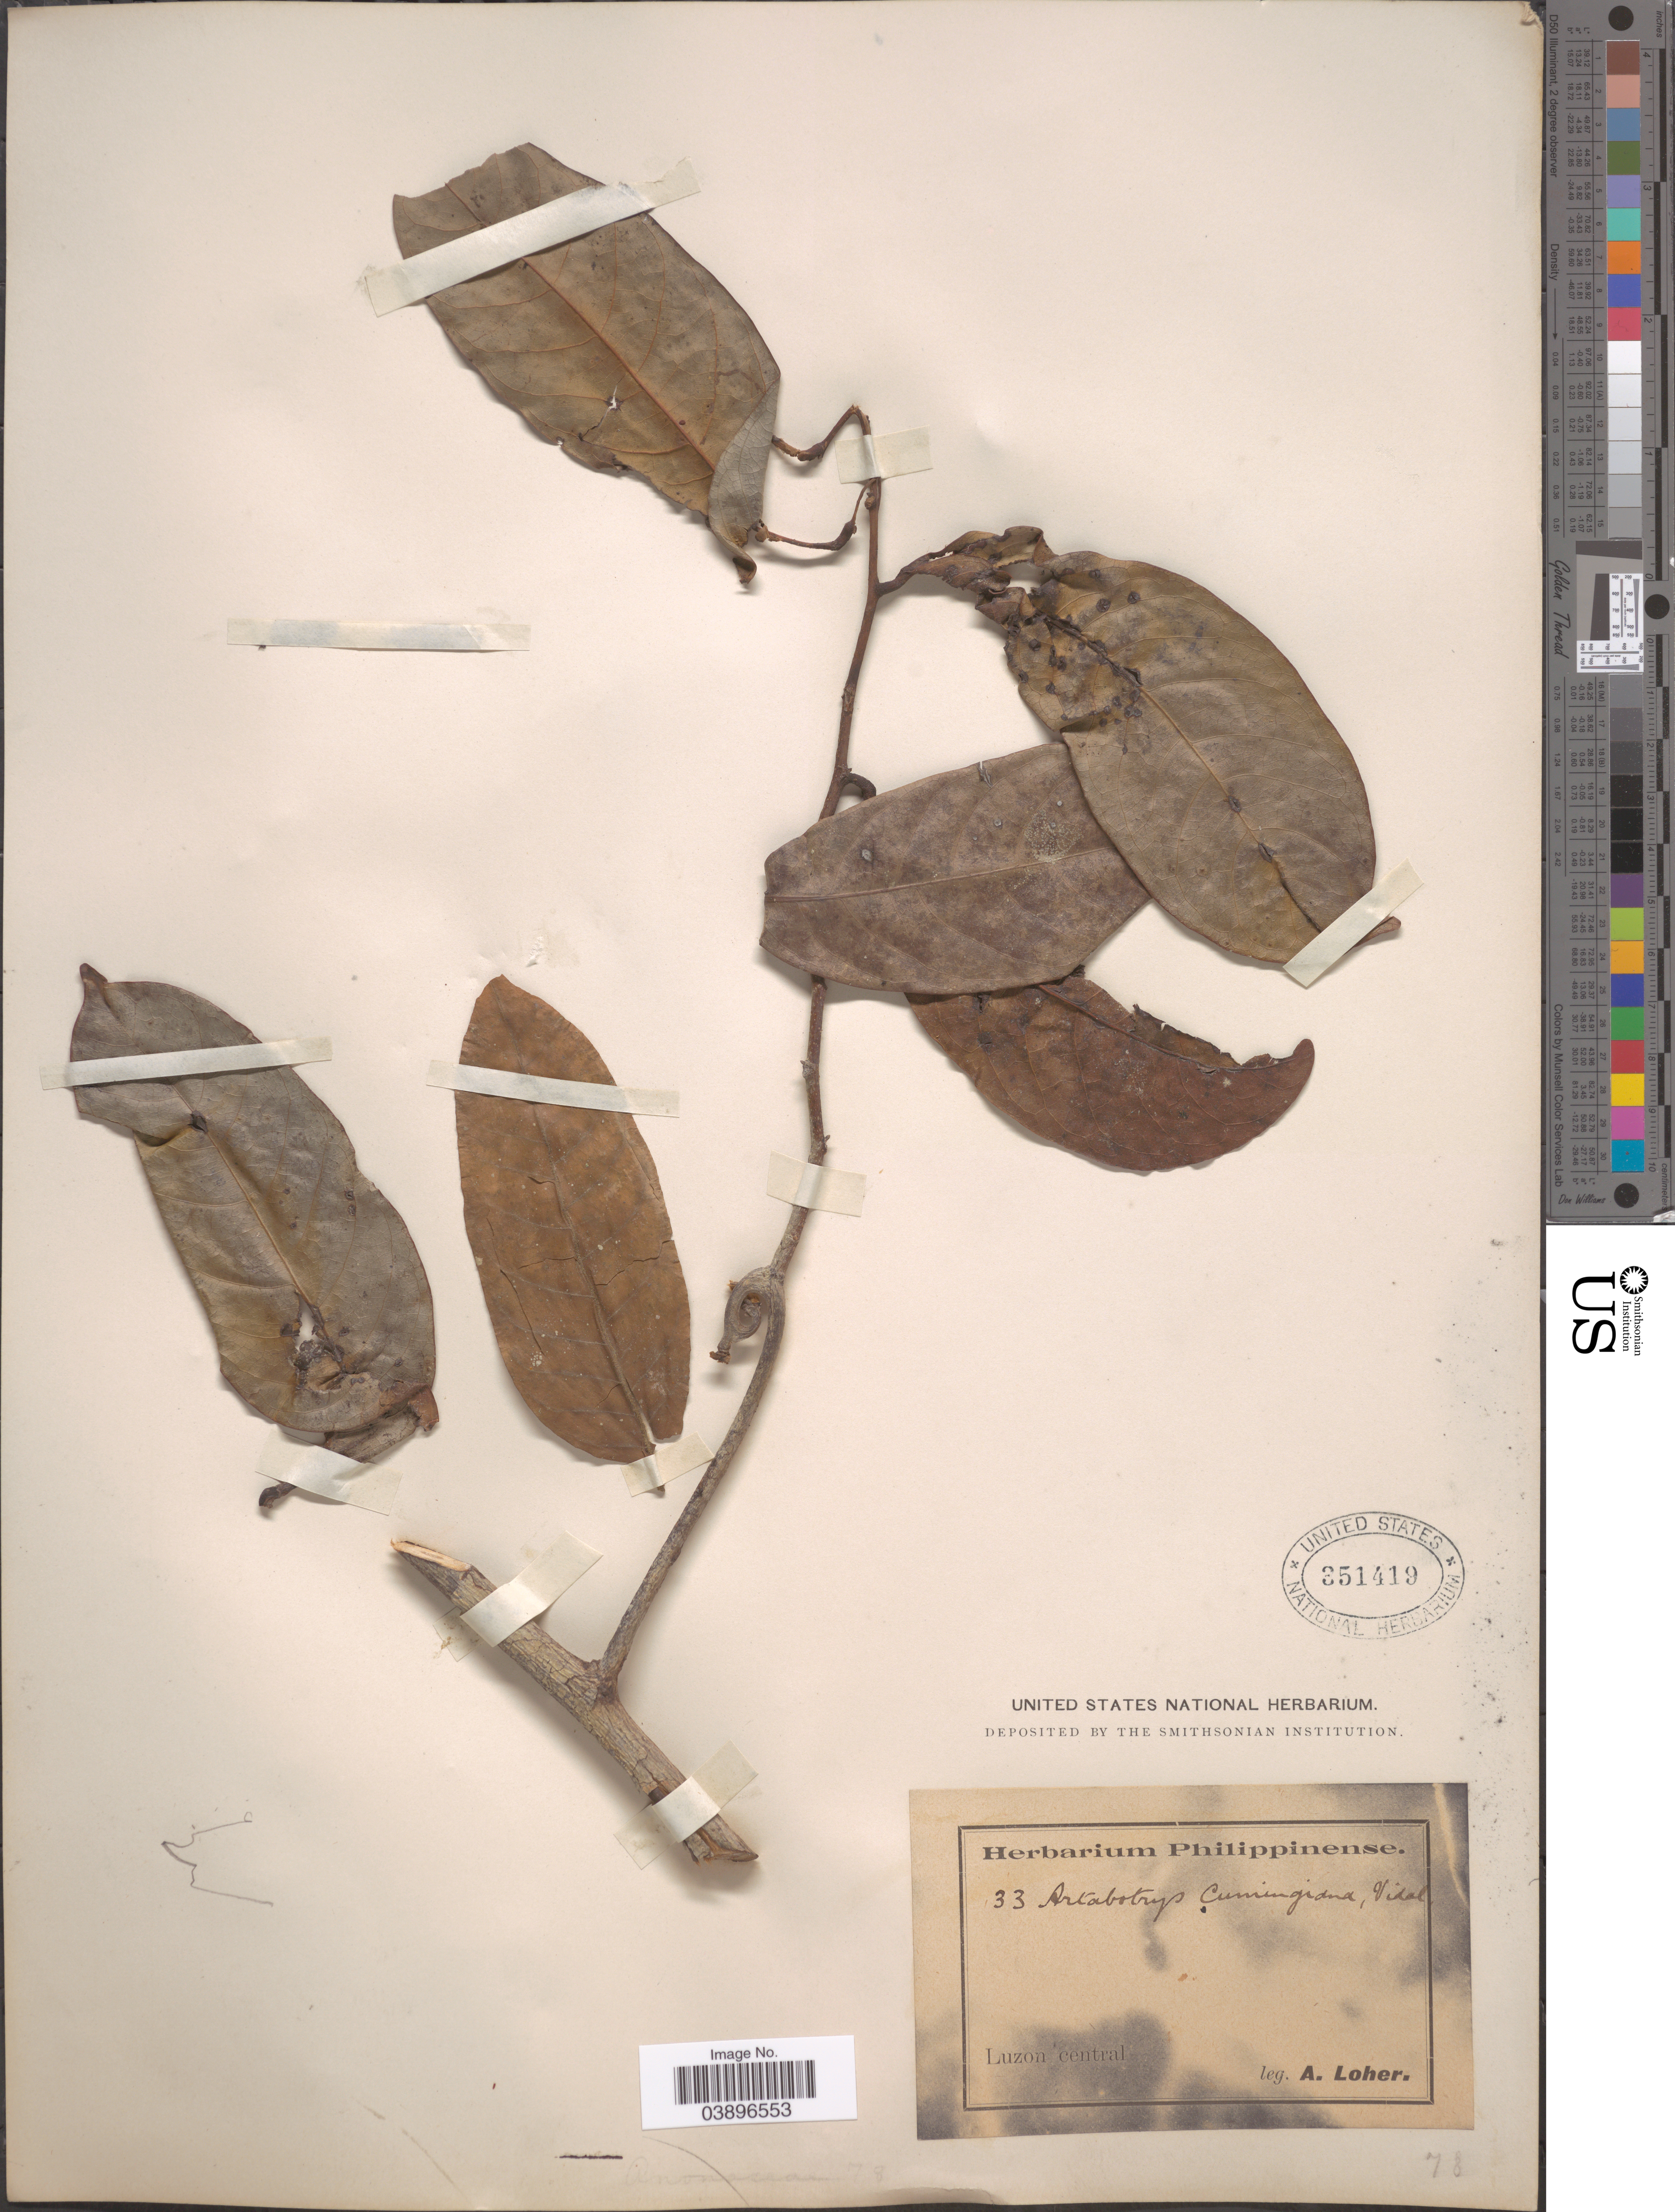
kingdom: Plantae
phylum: Tracheophyta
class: Magnoliopsida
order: Magnoliales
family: Annonaceae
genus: Artabotrys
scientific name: Artabotrys cumingianus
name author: S. Vidal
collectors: A. Loher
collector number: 33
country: Philippines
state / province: Central Luzon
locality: Luzon central.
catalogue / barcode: US 351419